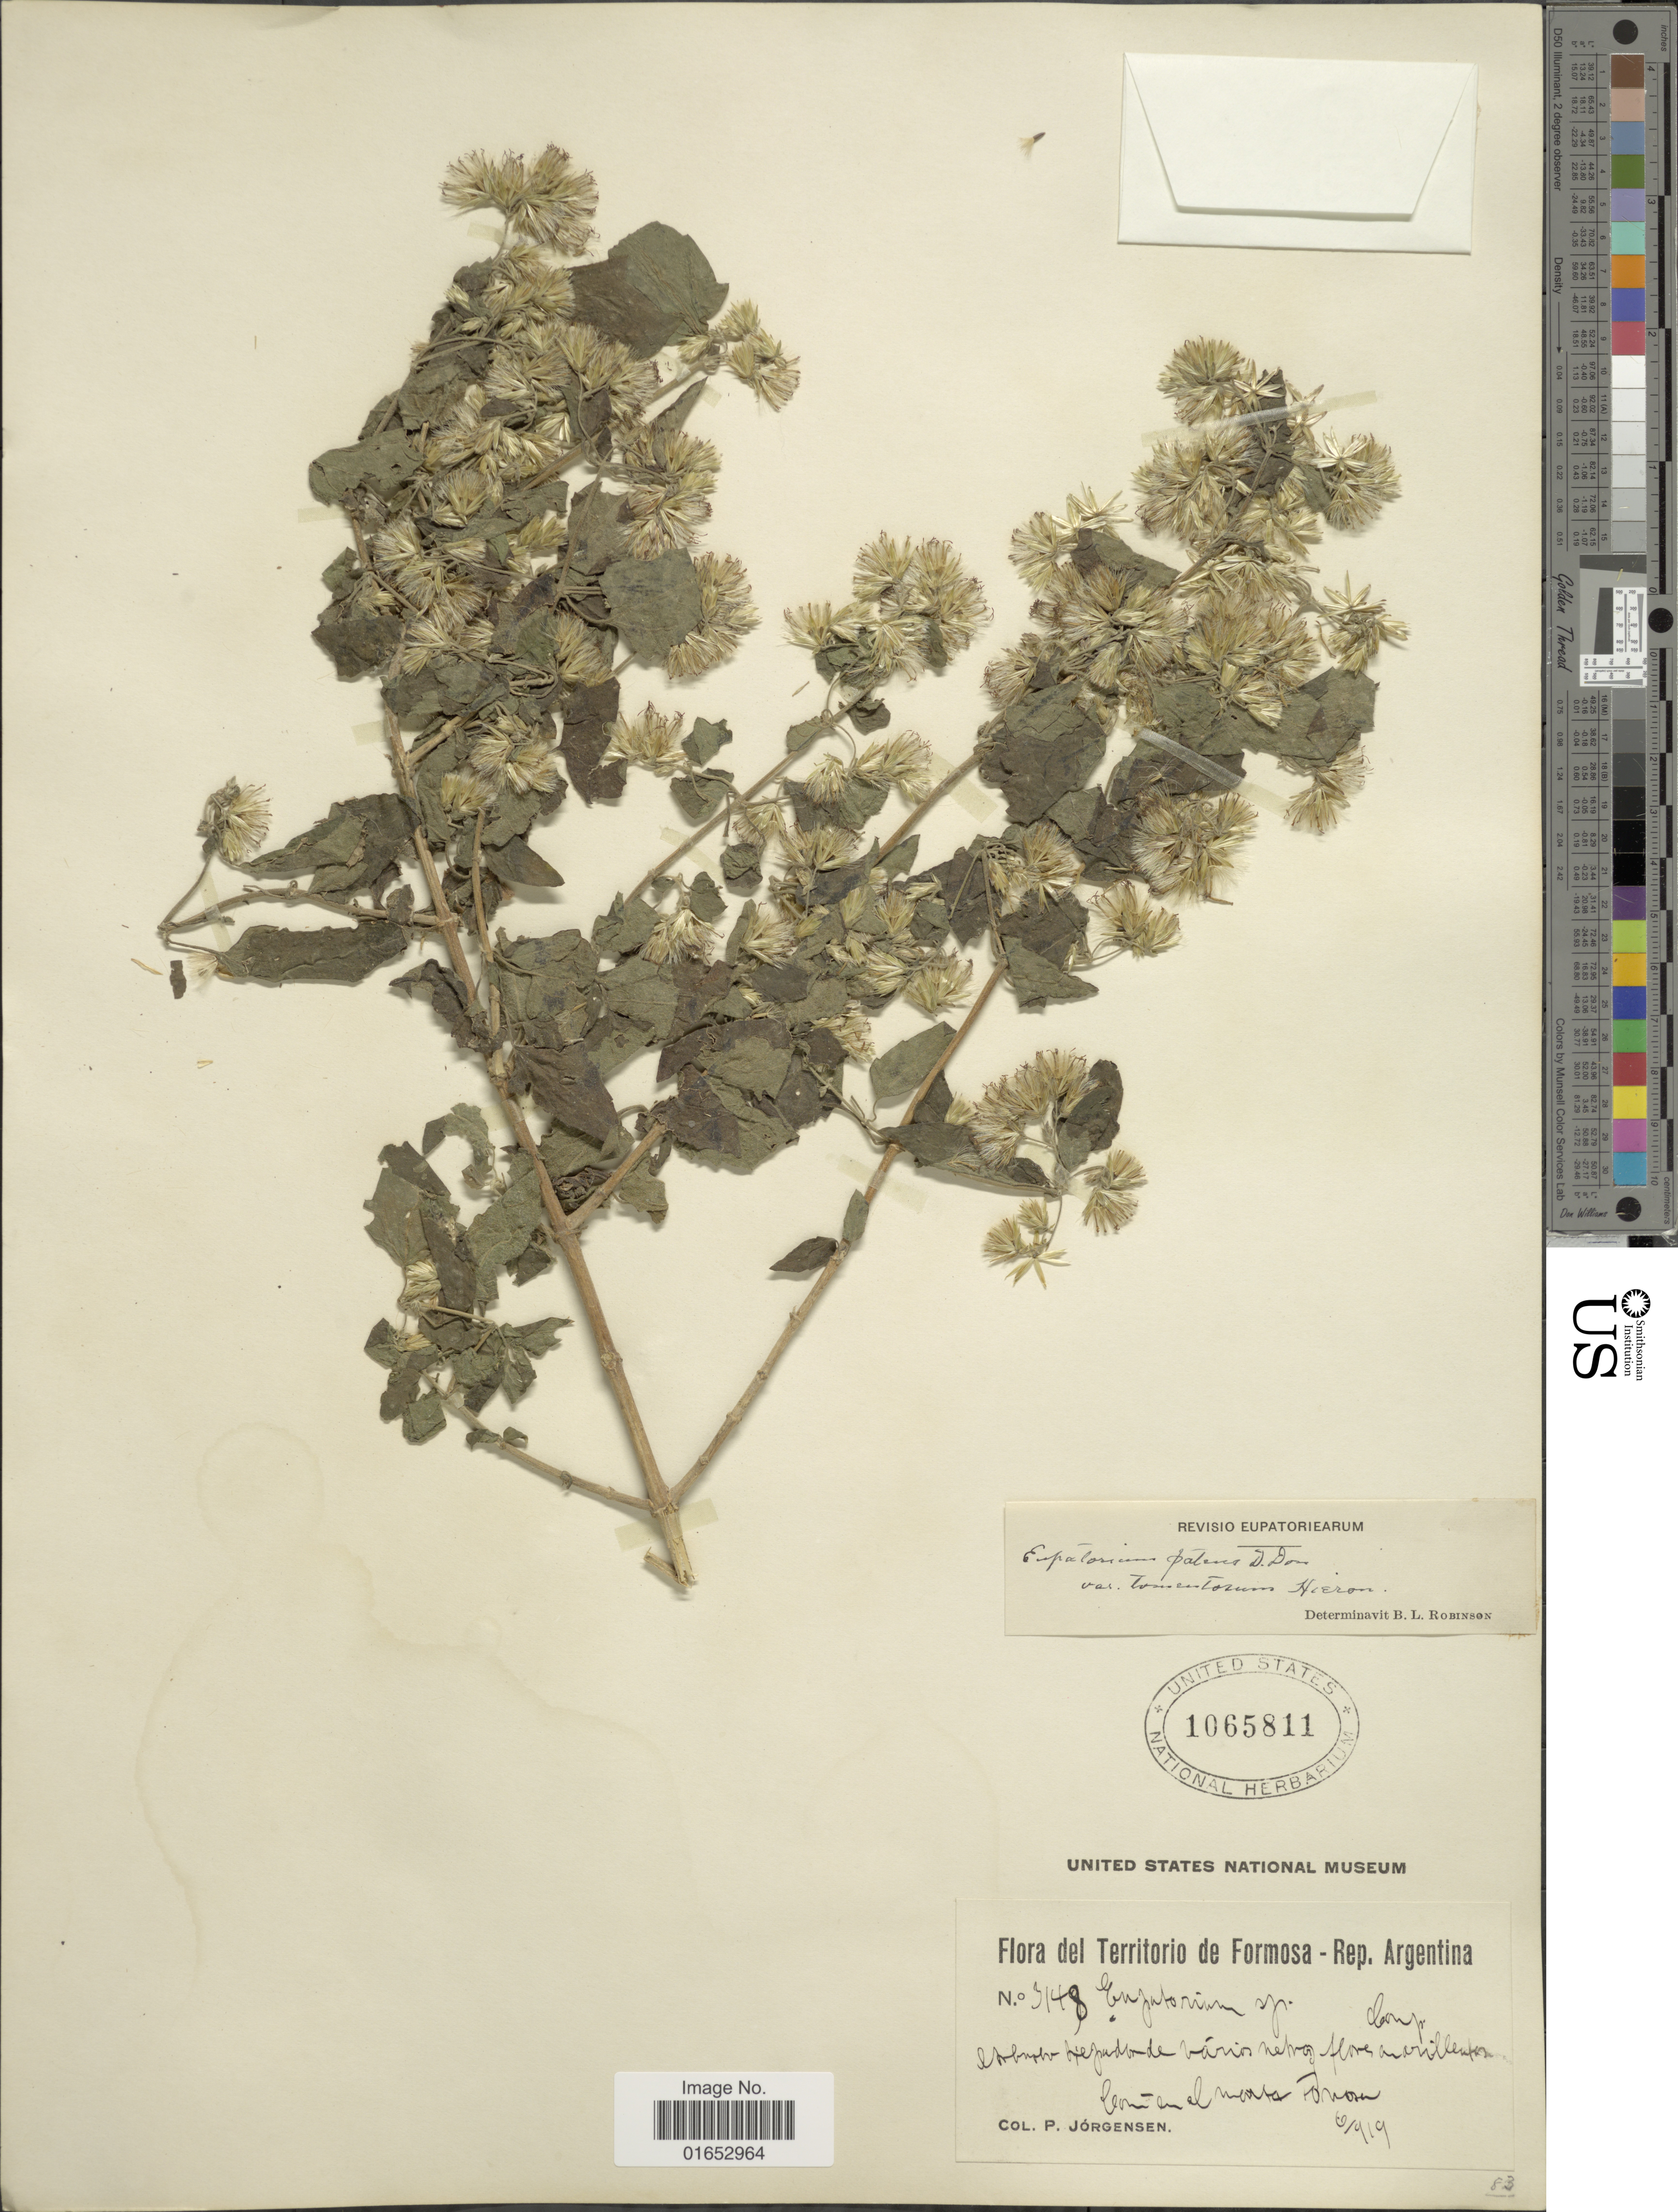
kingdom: Plantae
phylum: Tracheophyta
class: Magnoliopsida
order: Asterales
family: Asteraceae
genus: Austrobrickellia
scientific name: Austrobrickellia patens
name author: (D. Don ex Hook. & Arn.) R.M. King & H. Rob.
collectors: P. Jörgensen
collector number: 3148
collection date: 1919-06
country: Argentina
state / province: Formosa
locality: abundant in the mountains of Formosa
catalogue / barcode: US 1065811